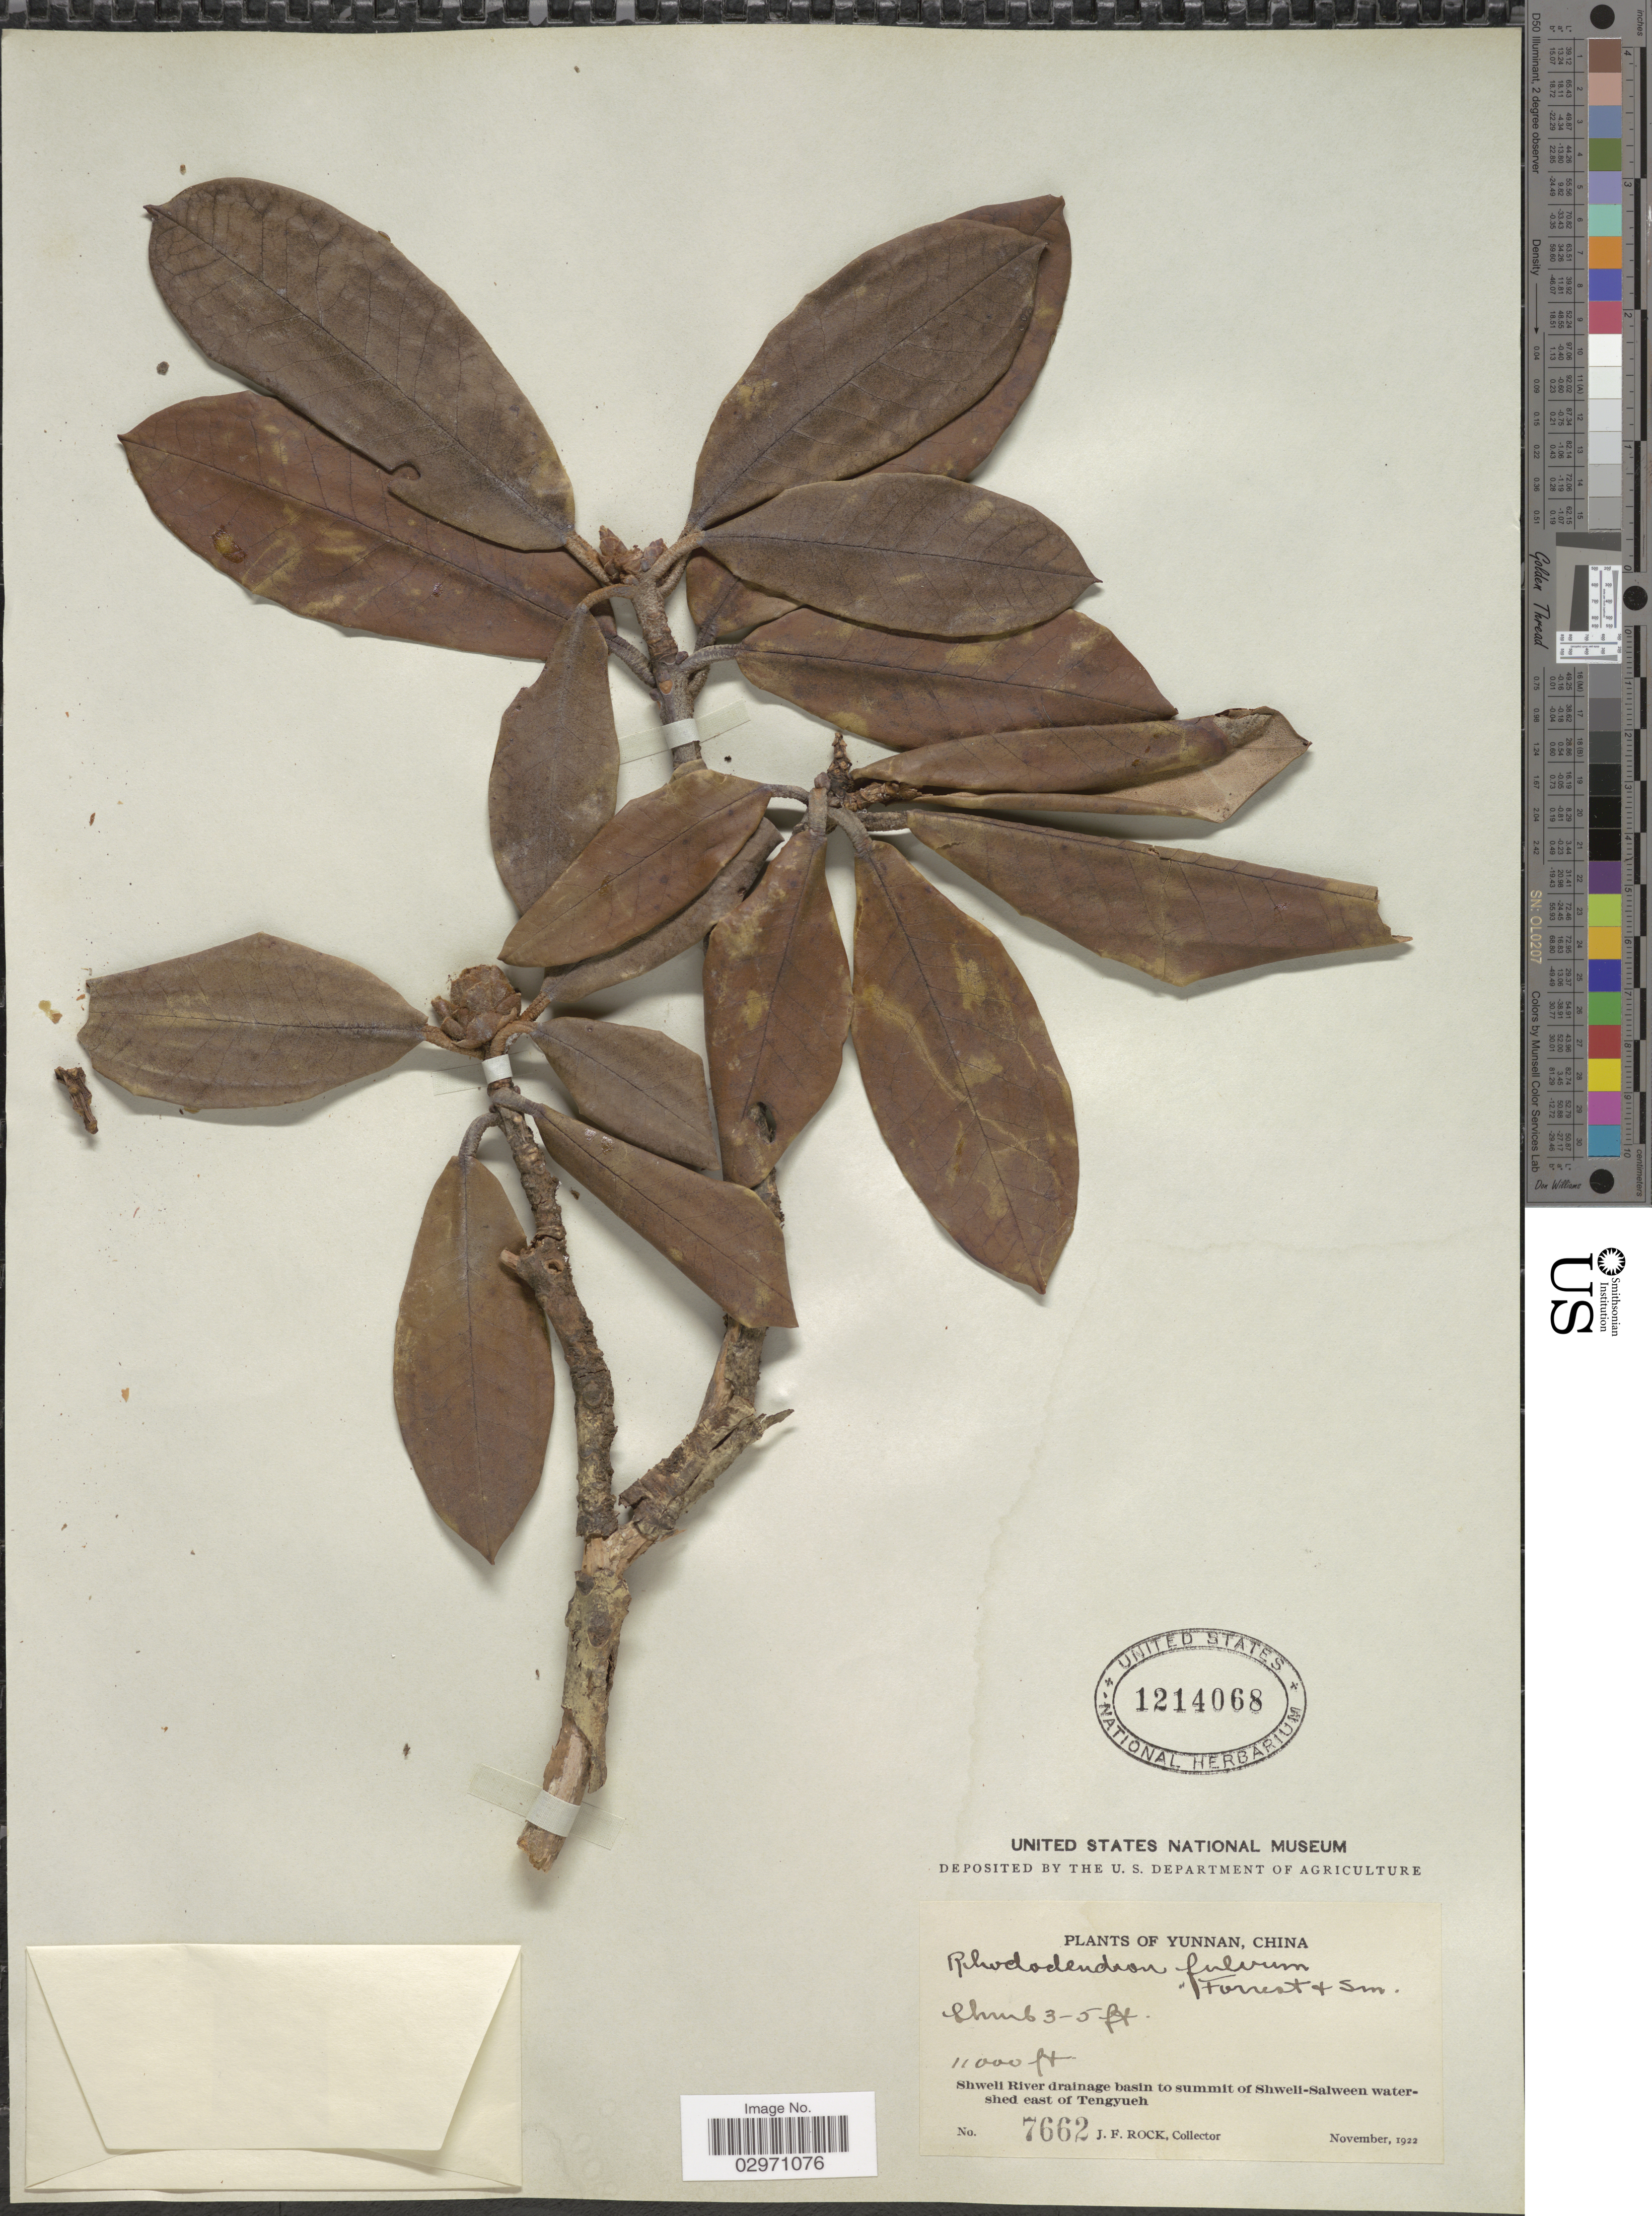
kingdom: Plantae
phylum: Tracheophyta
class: Magnoliopsida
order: Ericales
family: Ericaceae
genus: Rhododendron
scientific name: Rhododendron fulvum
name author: Balf. f. & W.W. Sm.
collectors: J. Rock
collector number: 7662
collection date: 1922-11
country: China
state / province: Yunnan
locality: Shweli River drainage basin to summit of Shweli-Salween watershed east of Tengyueh.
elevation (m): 3353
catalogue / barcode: US 1214068